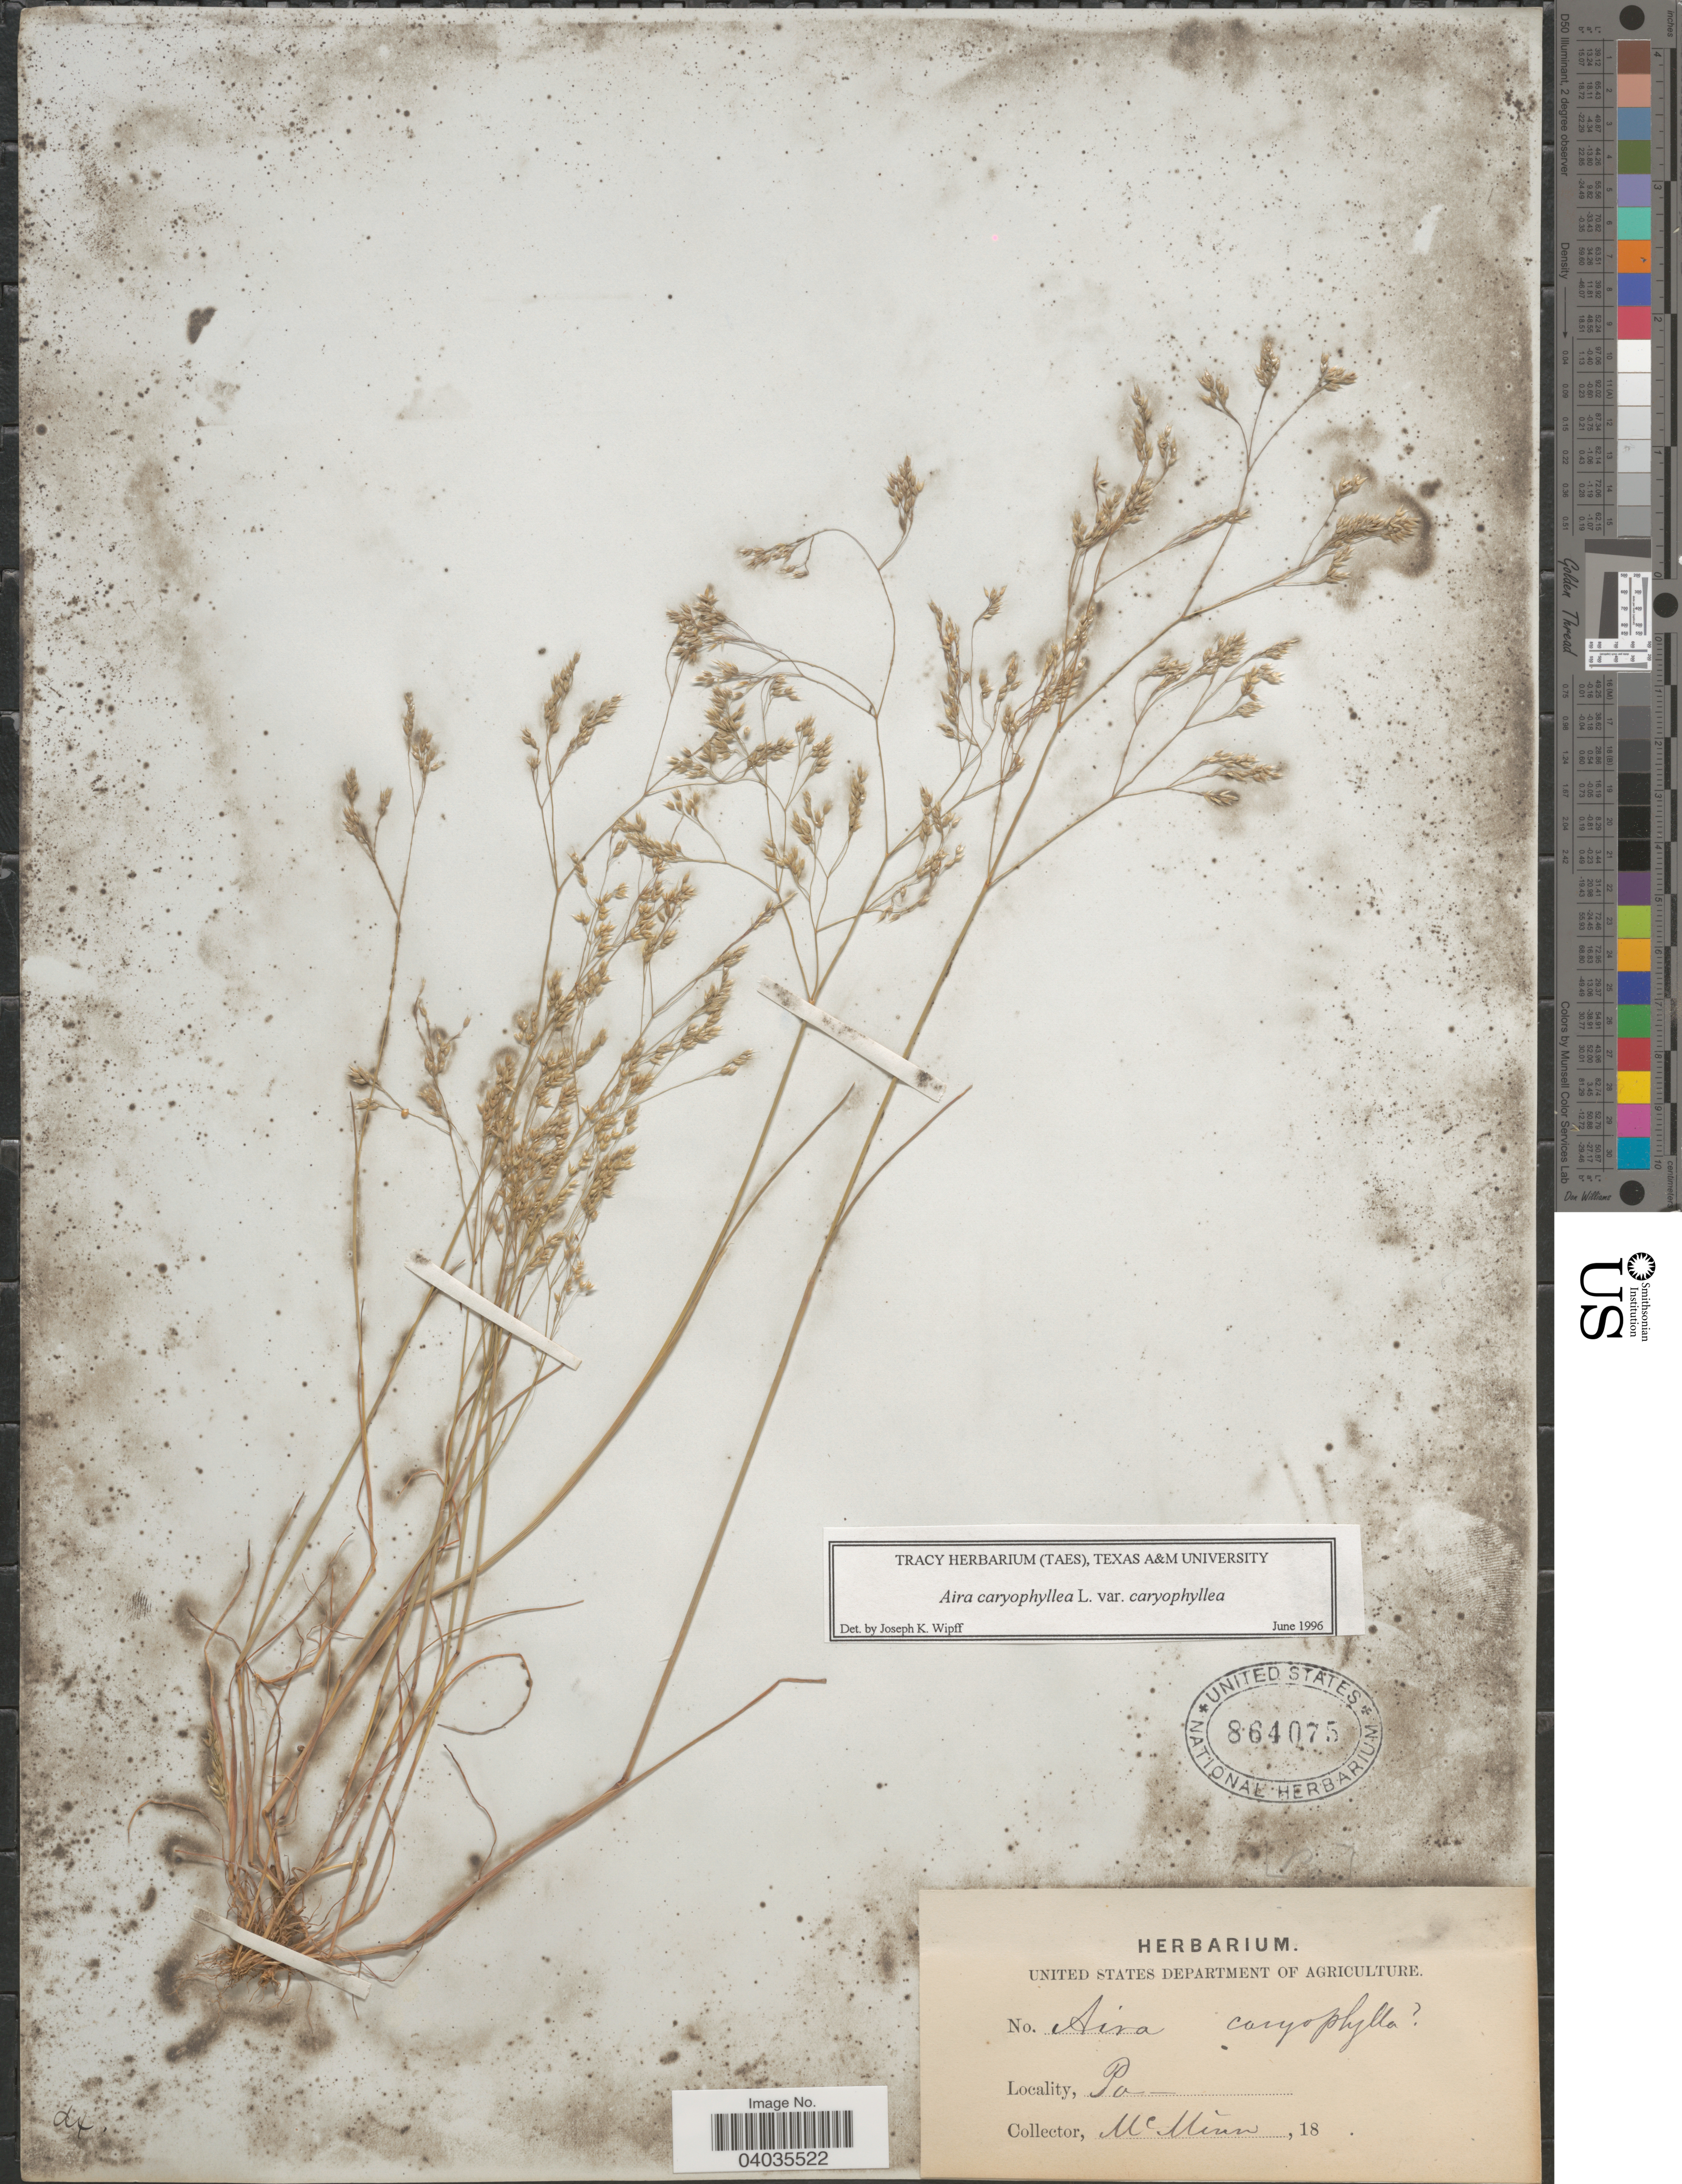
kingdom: Plantae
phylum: Tracheophyta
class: Liliopsida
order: Poales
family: Poaceae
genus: Aira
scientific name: Aira caryophyllea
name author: L.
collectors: McMinn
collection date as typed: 18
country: United States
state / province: Pennsylvania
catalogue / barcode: US 864075